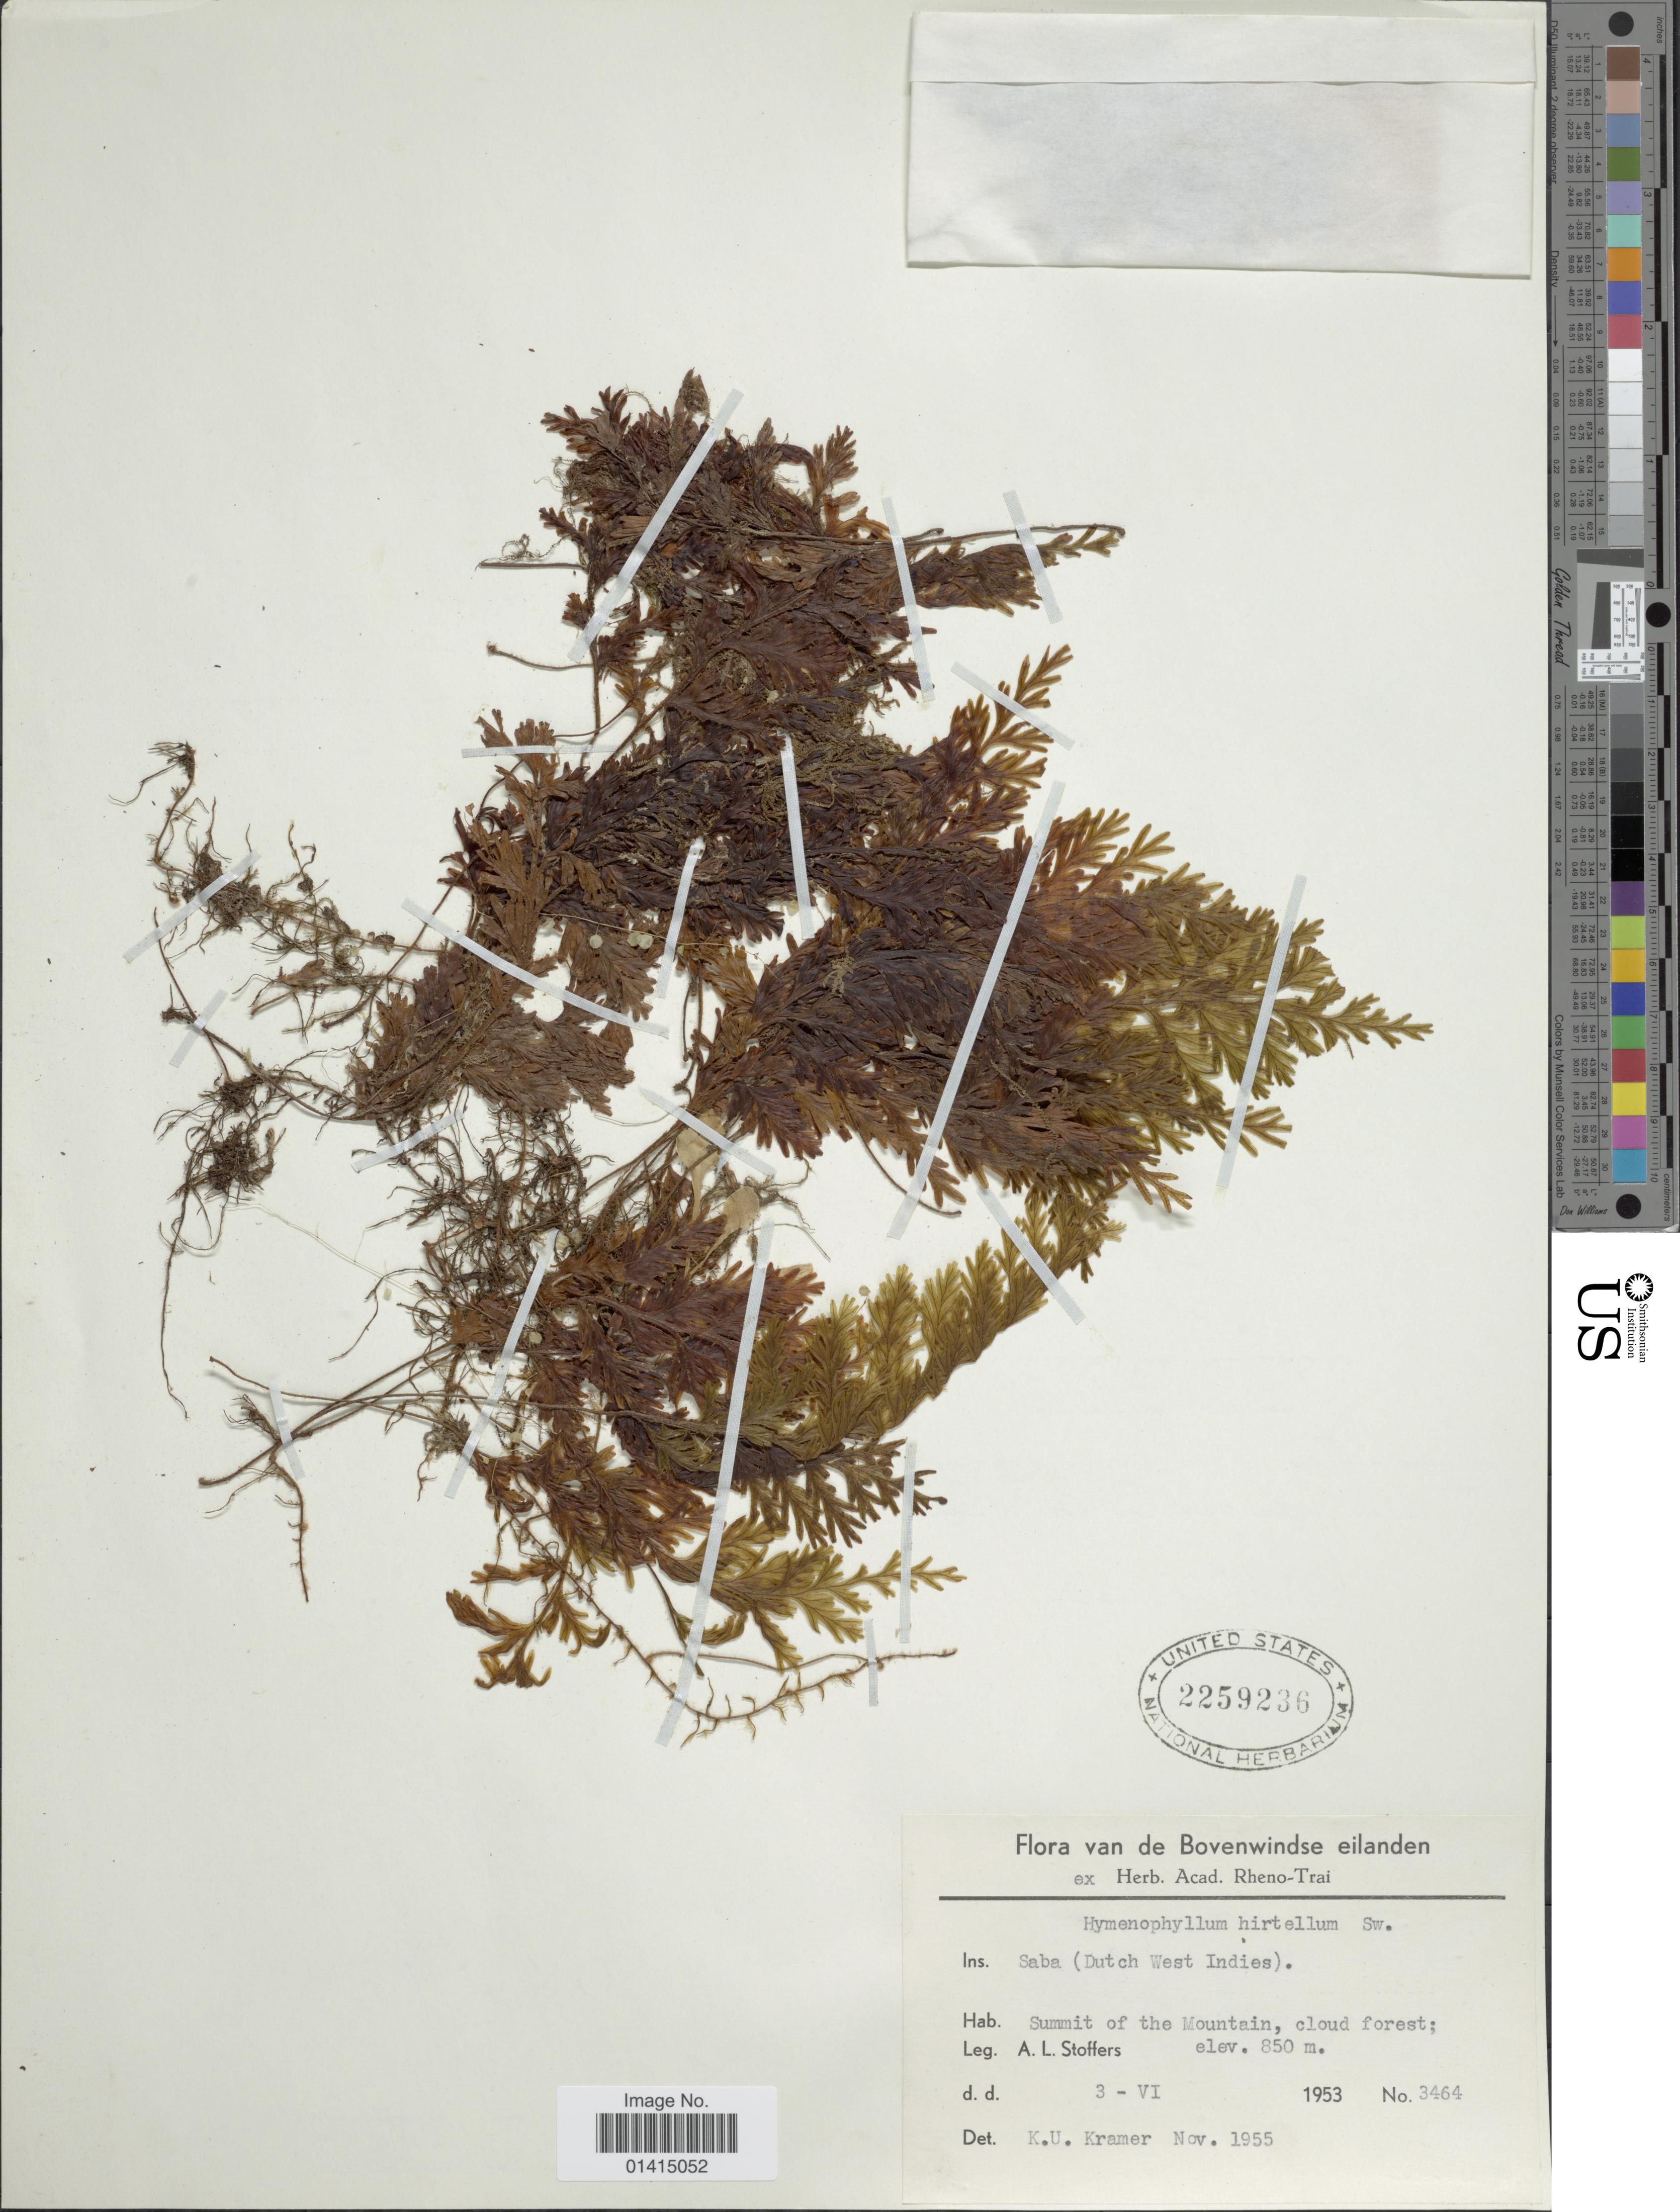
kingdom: Plantae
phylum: Tracheophyta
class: Polypodiopsida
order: Hymenophyllales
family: Hymenophyllaceae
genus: Hymenophyllum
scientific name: Hymenophyllum hirtellum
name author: Sw. in Schrad.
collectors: A. Stoffers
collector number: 3464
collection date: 1953-06-03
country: Netherlands Antilles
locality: De Bovenwindse Eilanden, Saba(Dutch West Indies), Summit of the Mountain, cloud forest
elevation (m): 850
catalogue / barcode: US 2259236